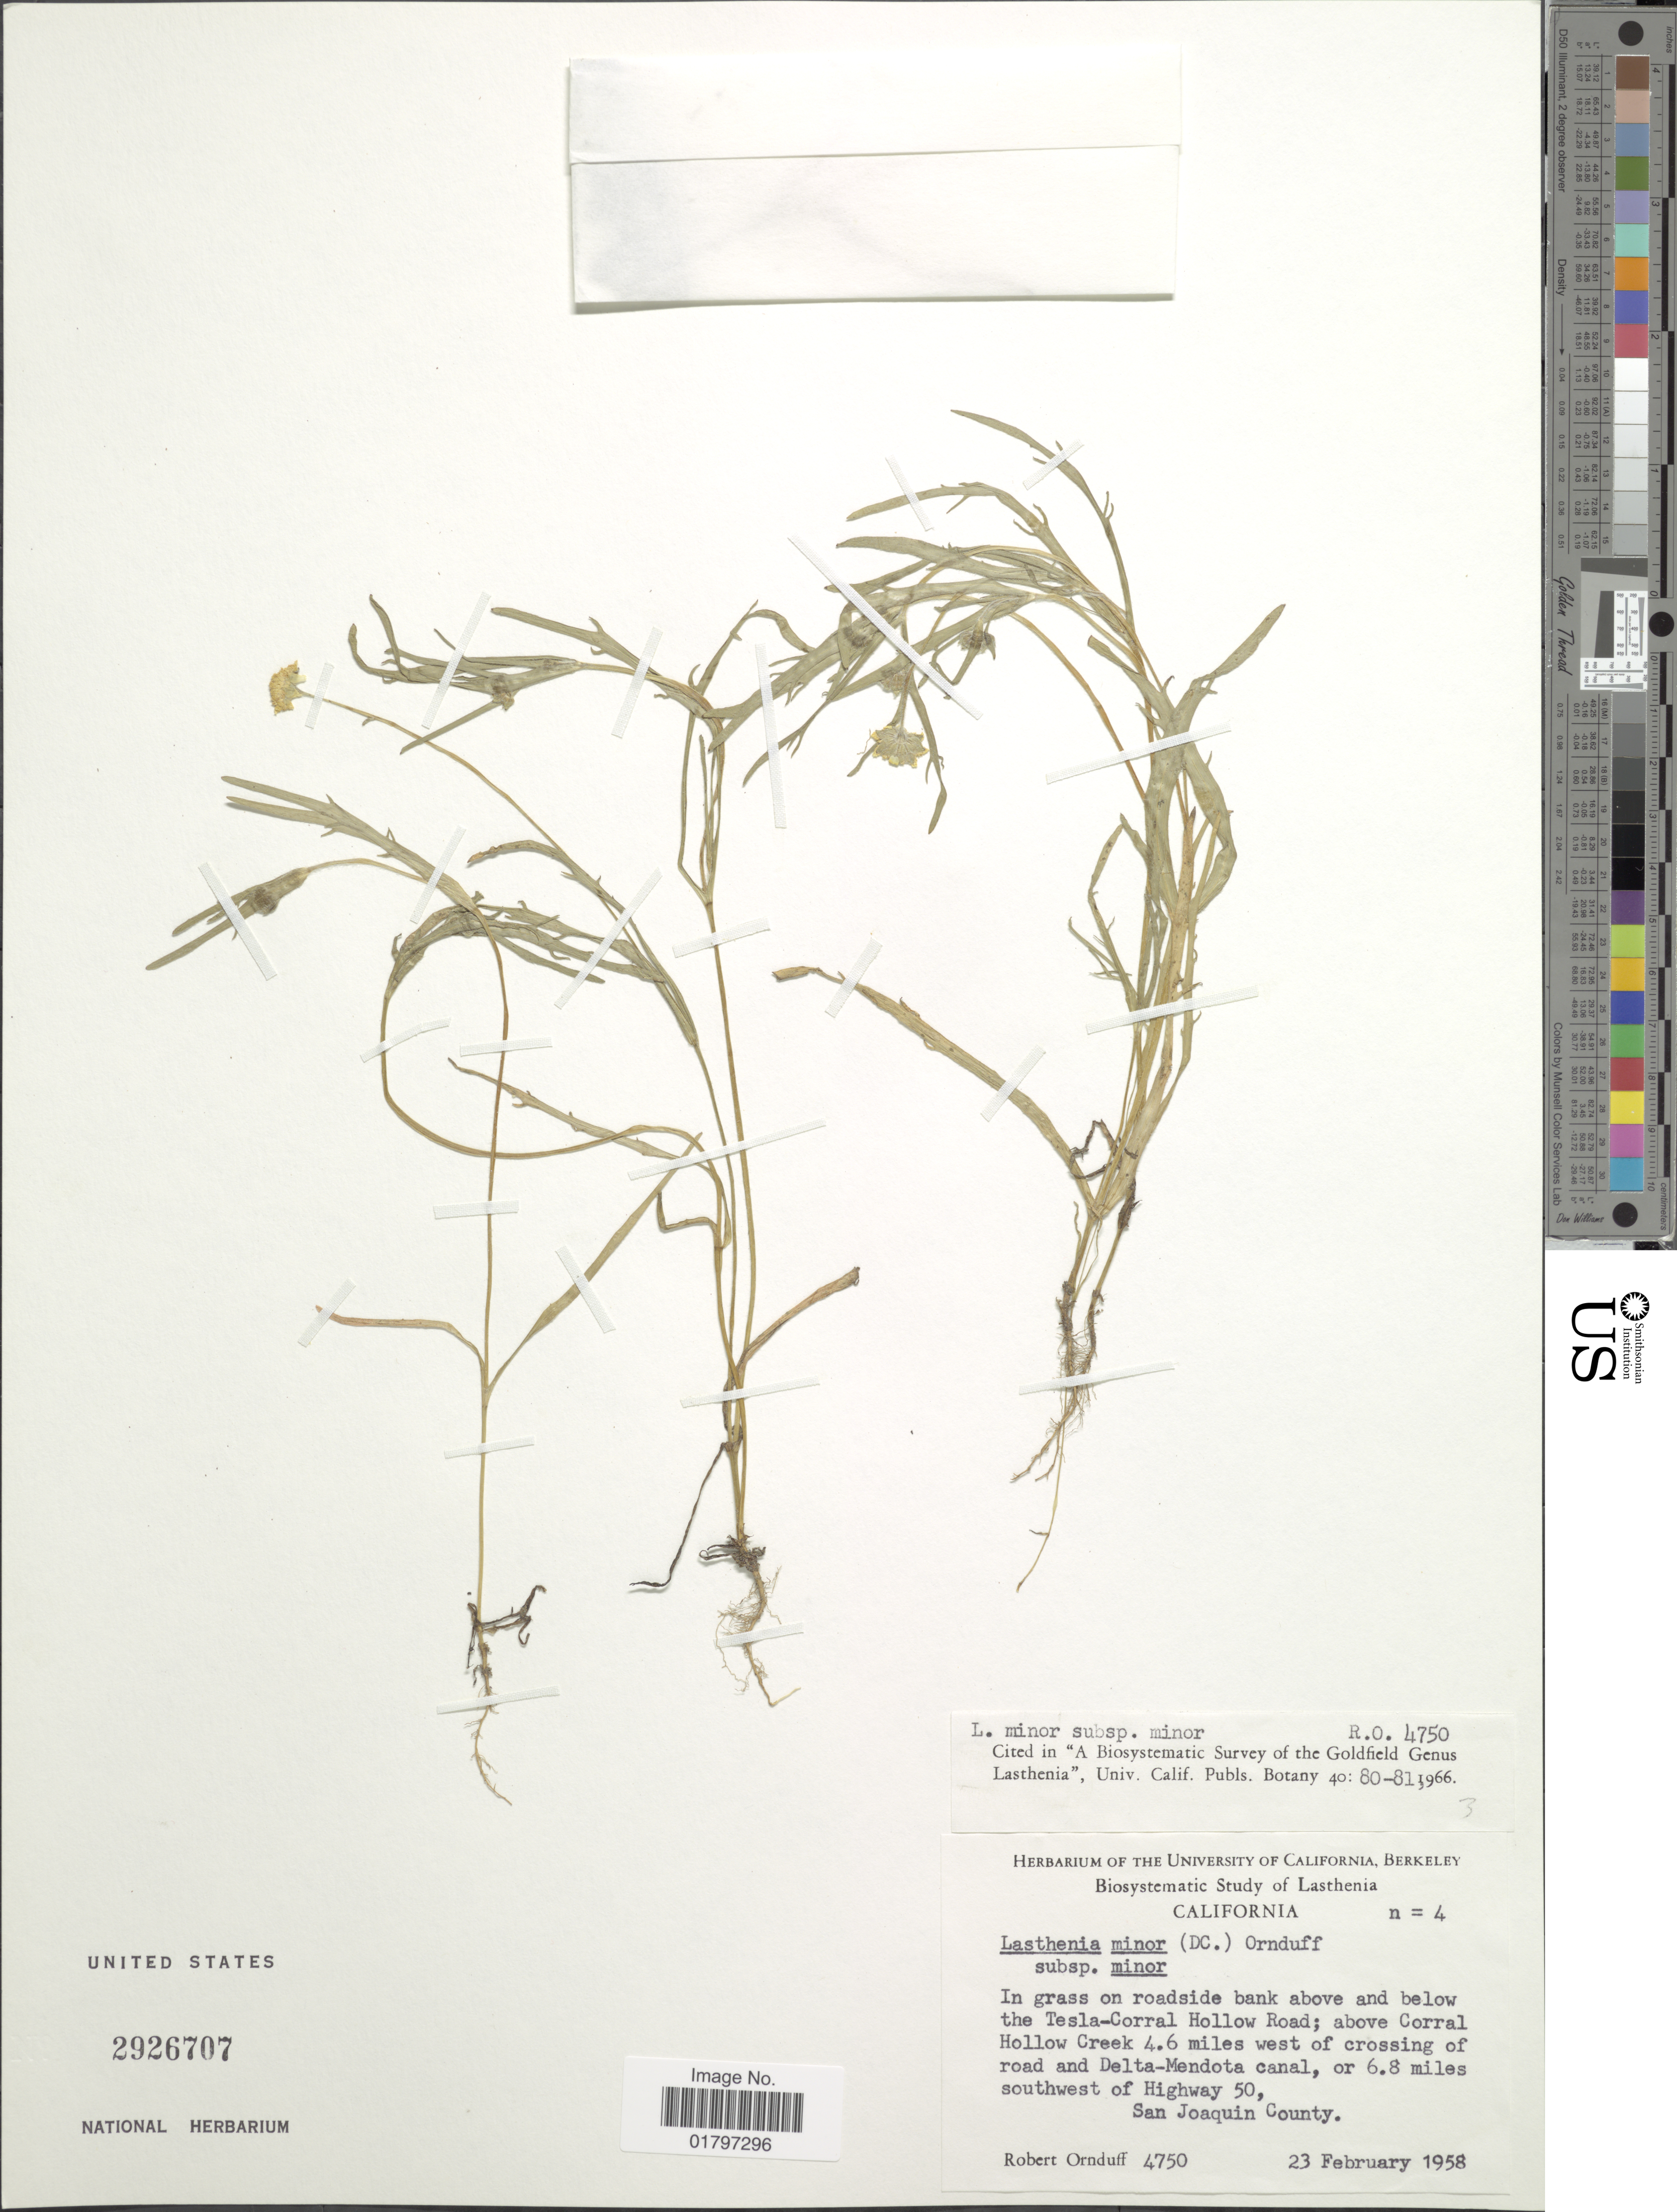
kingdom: Plantae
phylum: Tracheophyta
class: Magnoliopsida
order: Asterales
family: Asteraceae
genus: Lasthenia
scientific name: Lasthenia minor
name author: (DC.) Ornduff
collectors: R. Ornduff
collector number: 4750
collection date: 1958-02-23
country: United States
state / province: California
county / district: San Joaquin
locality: In grass on roadside bank above and below the Tesla-Corral Hollow Road; above Corral Hollow Creek 4.6 miles west of crossing of road and Delta-Mendota canal, or 6.8 miles southwest of Highway 50. San Joaquin County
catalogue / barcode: US 2926707